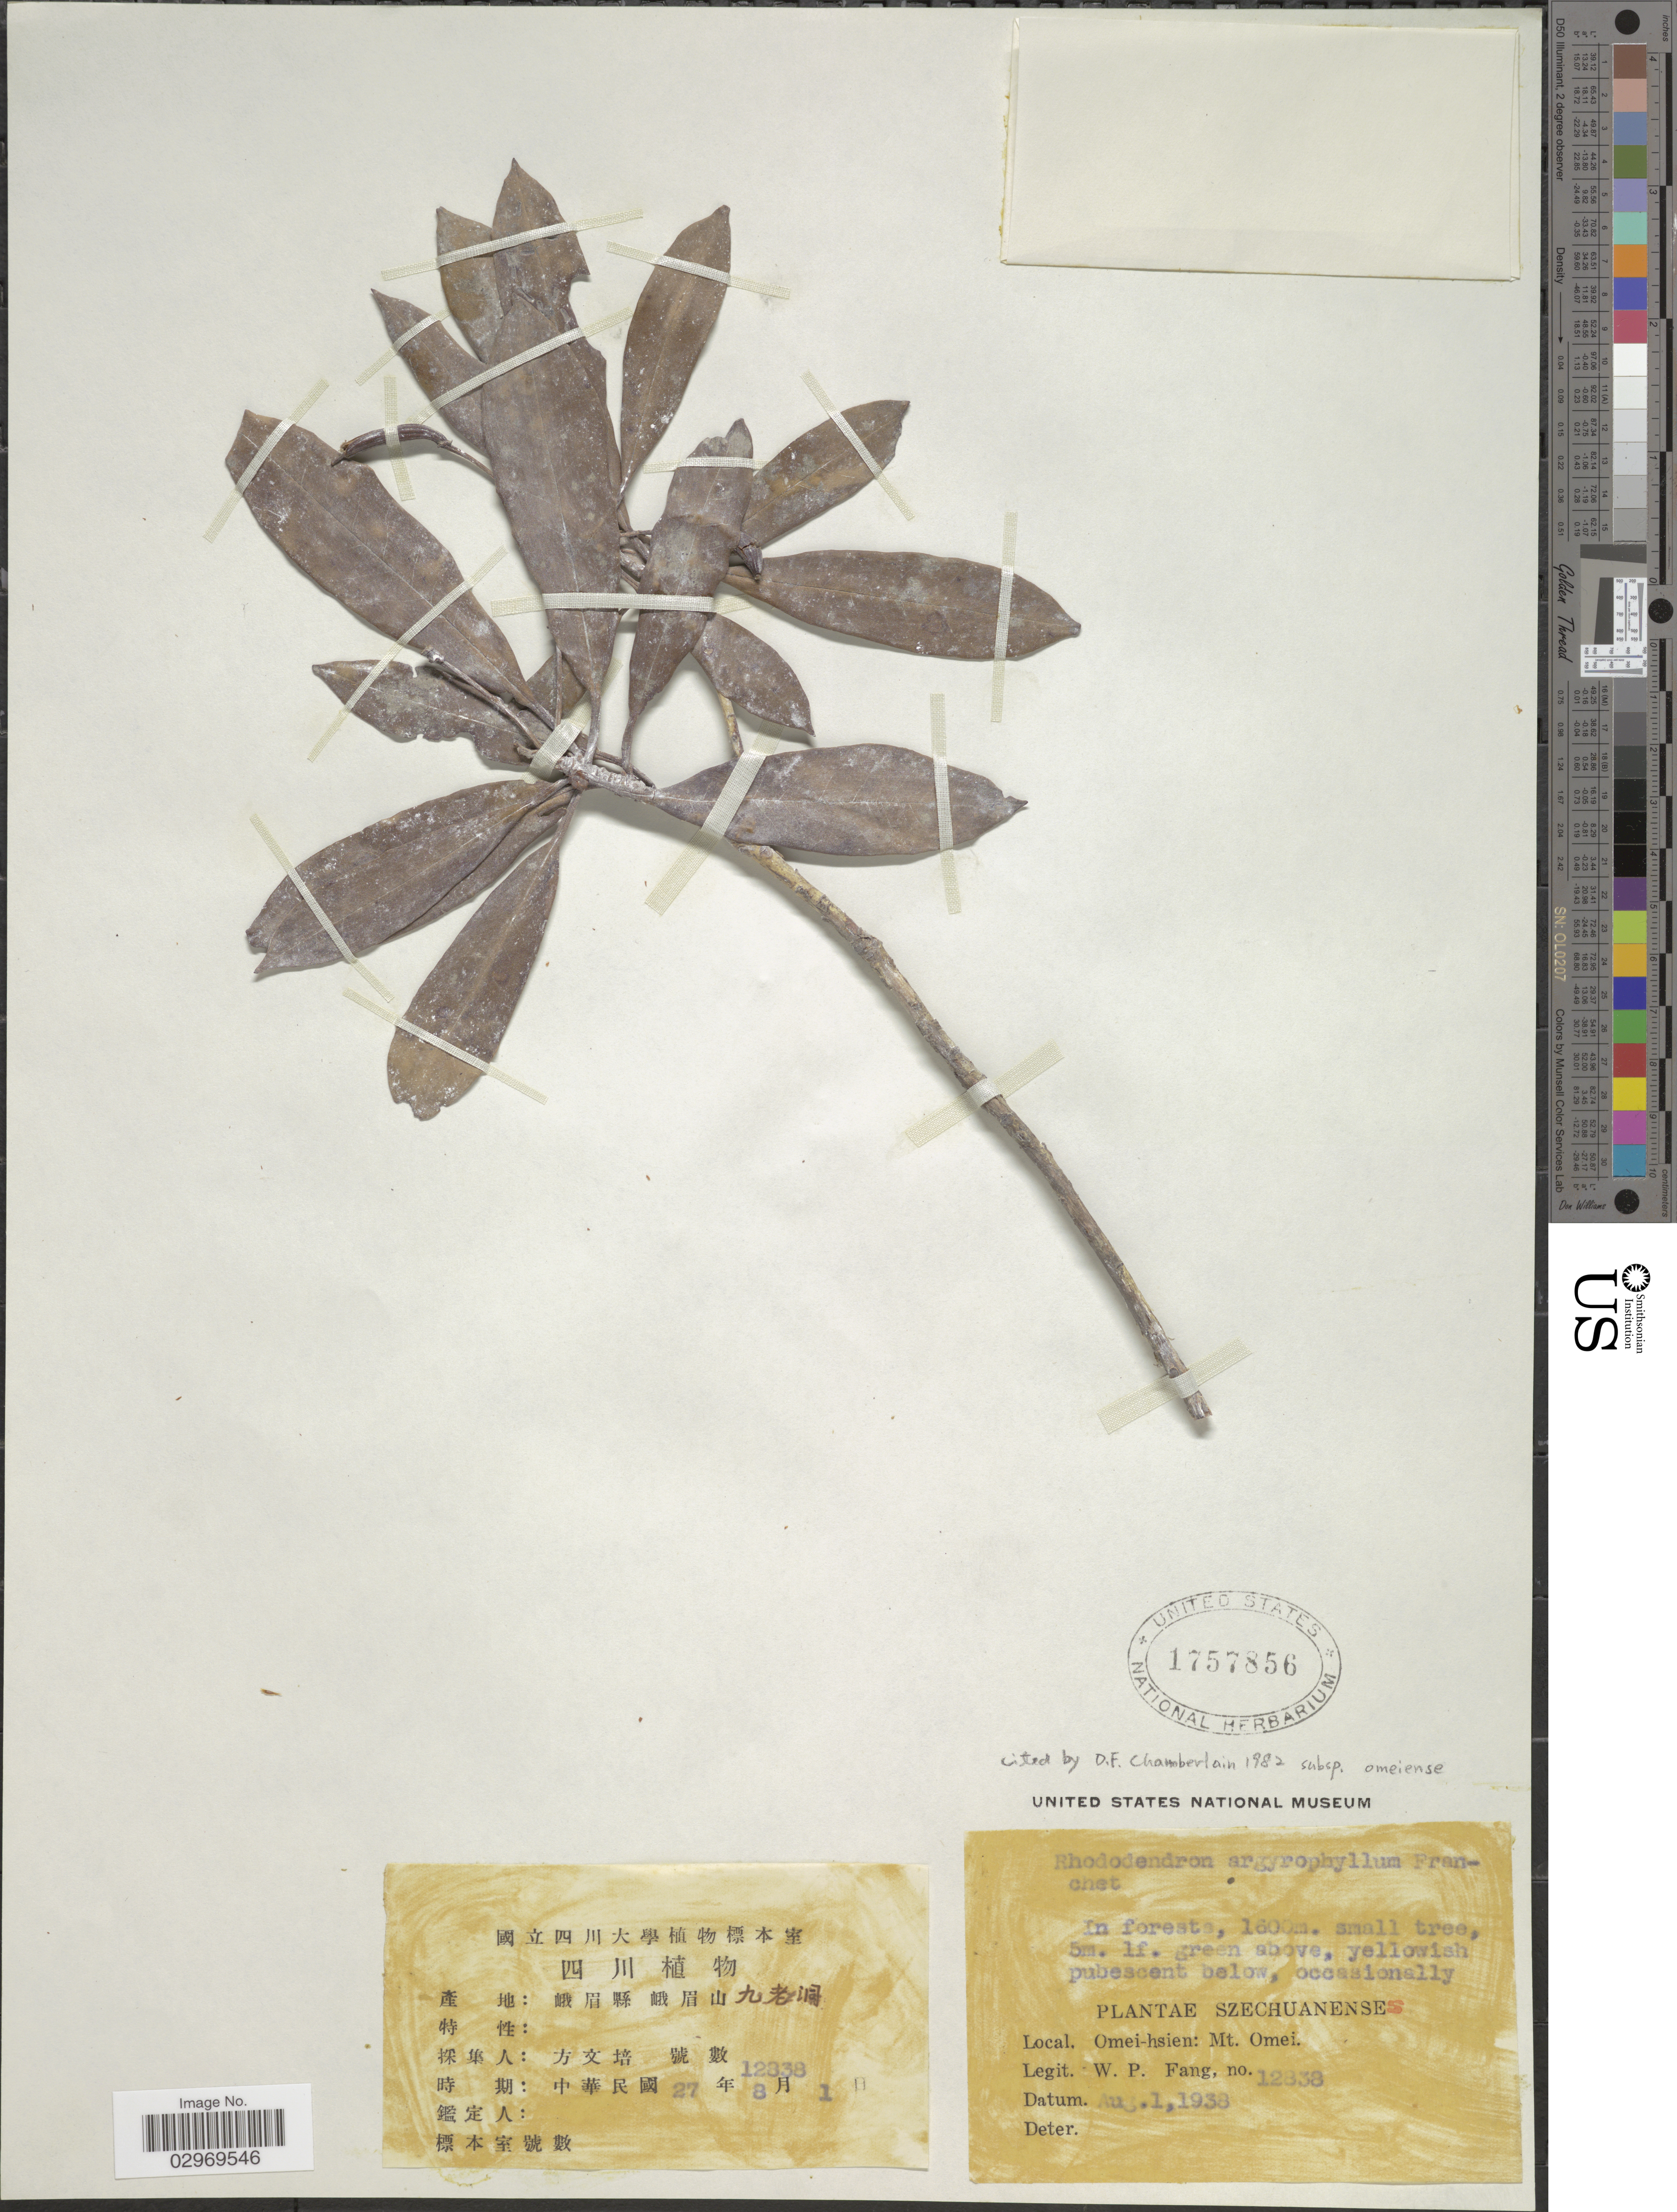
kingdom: Plantae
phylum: Tracheophyta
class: Magnoliopsida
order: Ericales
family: Ericaceae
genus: Rhododendron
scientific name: Rhododendron argyrophyllum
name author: Franch.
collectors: W. P. Fang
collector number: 12838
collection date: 1938-08-01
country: China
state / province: Sichuan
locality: Omei-hsien, Mt. Omei.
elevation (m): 1600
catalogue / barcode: US 1757856